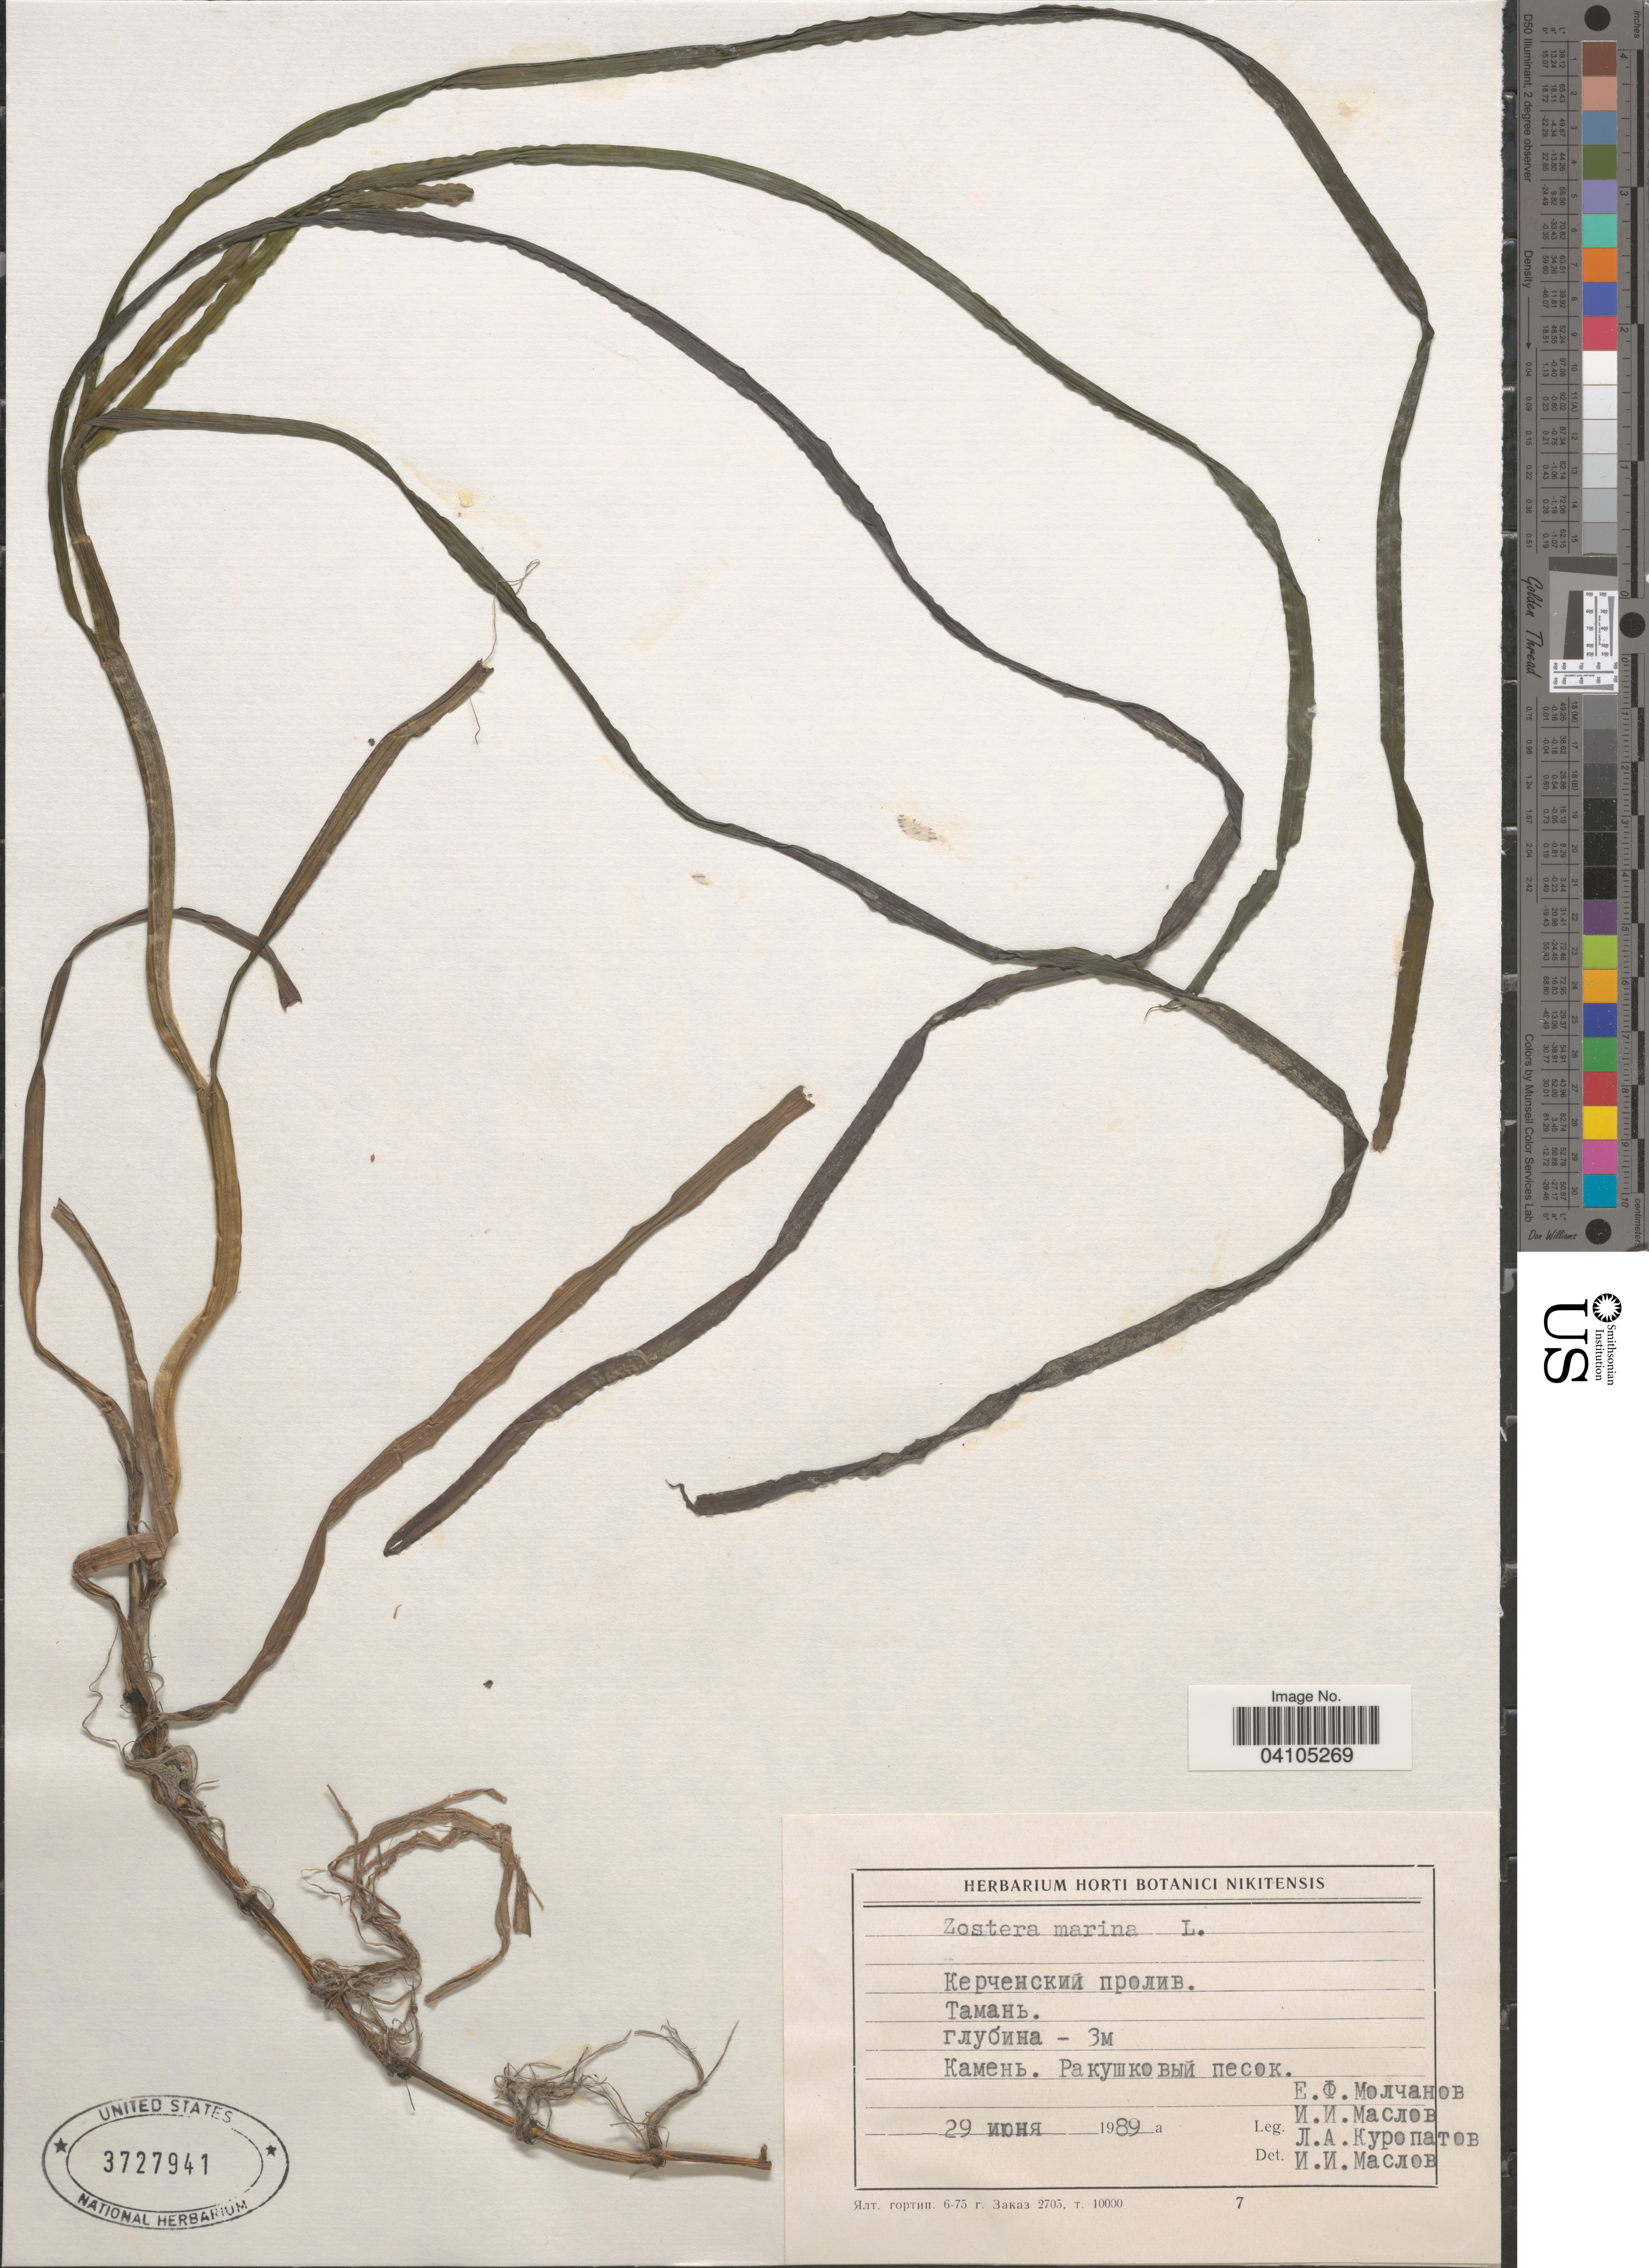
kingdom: Plantae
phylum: Tracheophyta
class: Liliopsida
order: Alismatales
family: Zosteraceae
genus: Zostera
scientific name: Zostera marina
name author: L.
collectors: E. Molchanov, I. Maslov & L. Kuropatov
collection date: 1989-06-29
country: Ukraine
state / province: Crimea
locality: Kerch Strait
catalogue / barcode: US 3727941